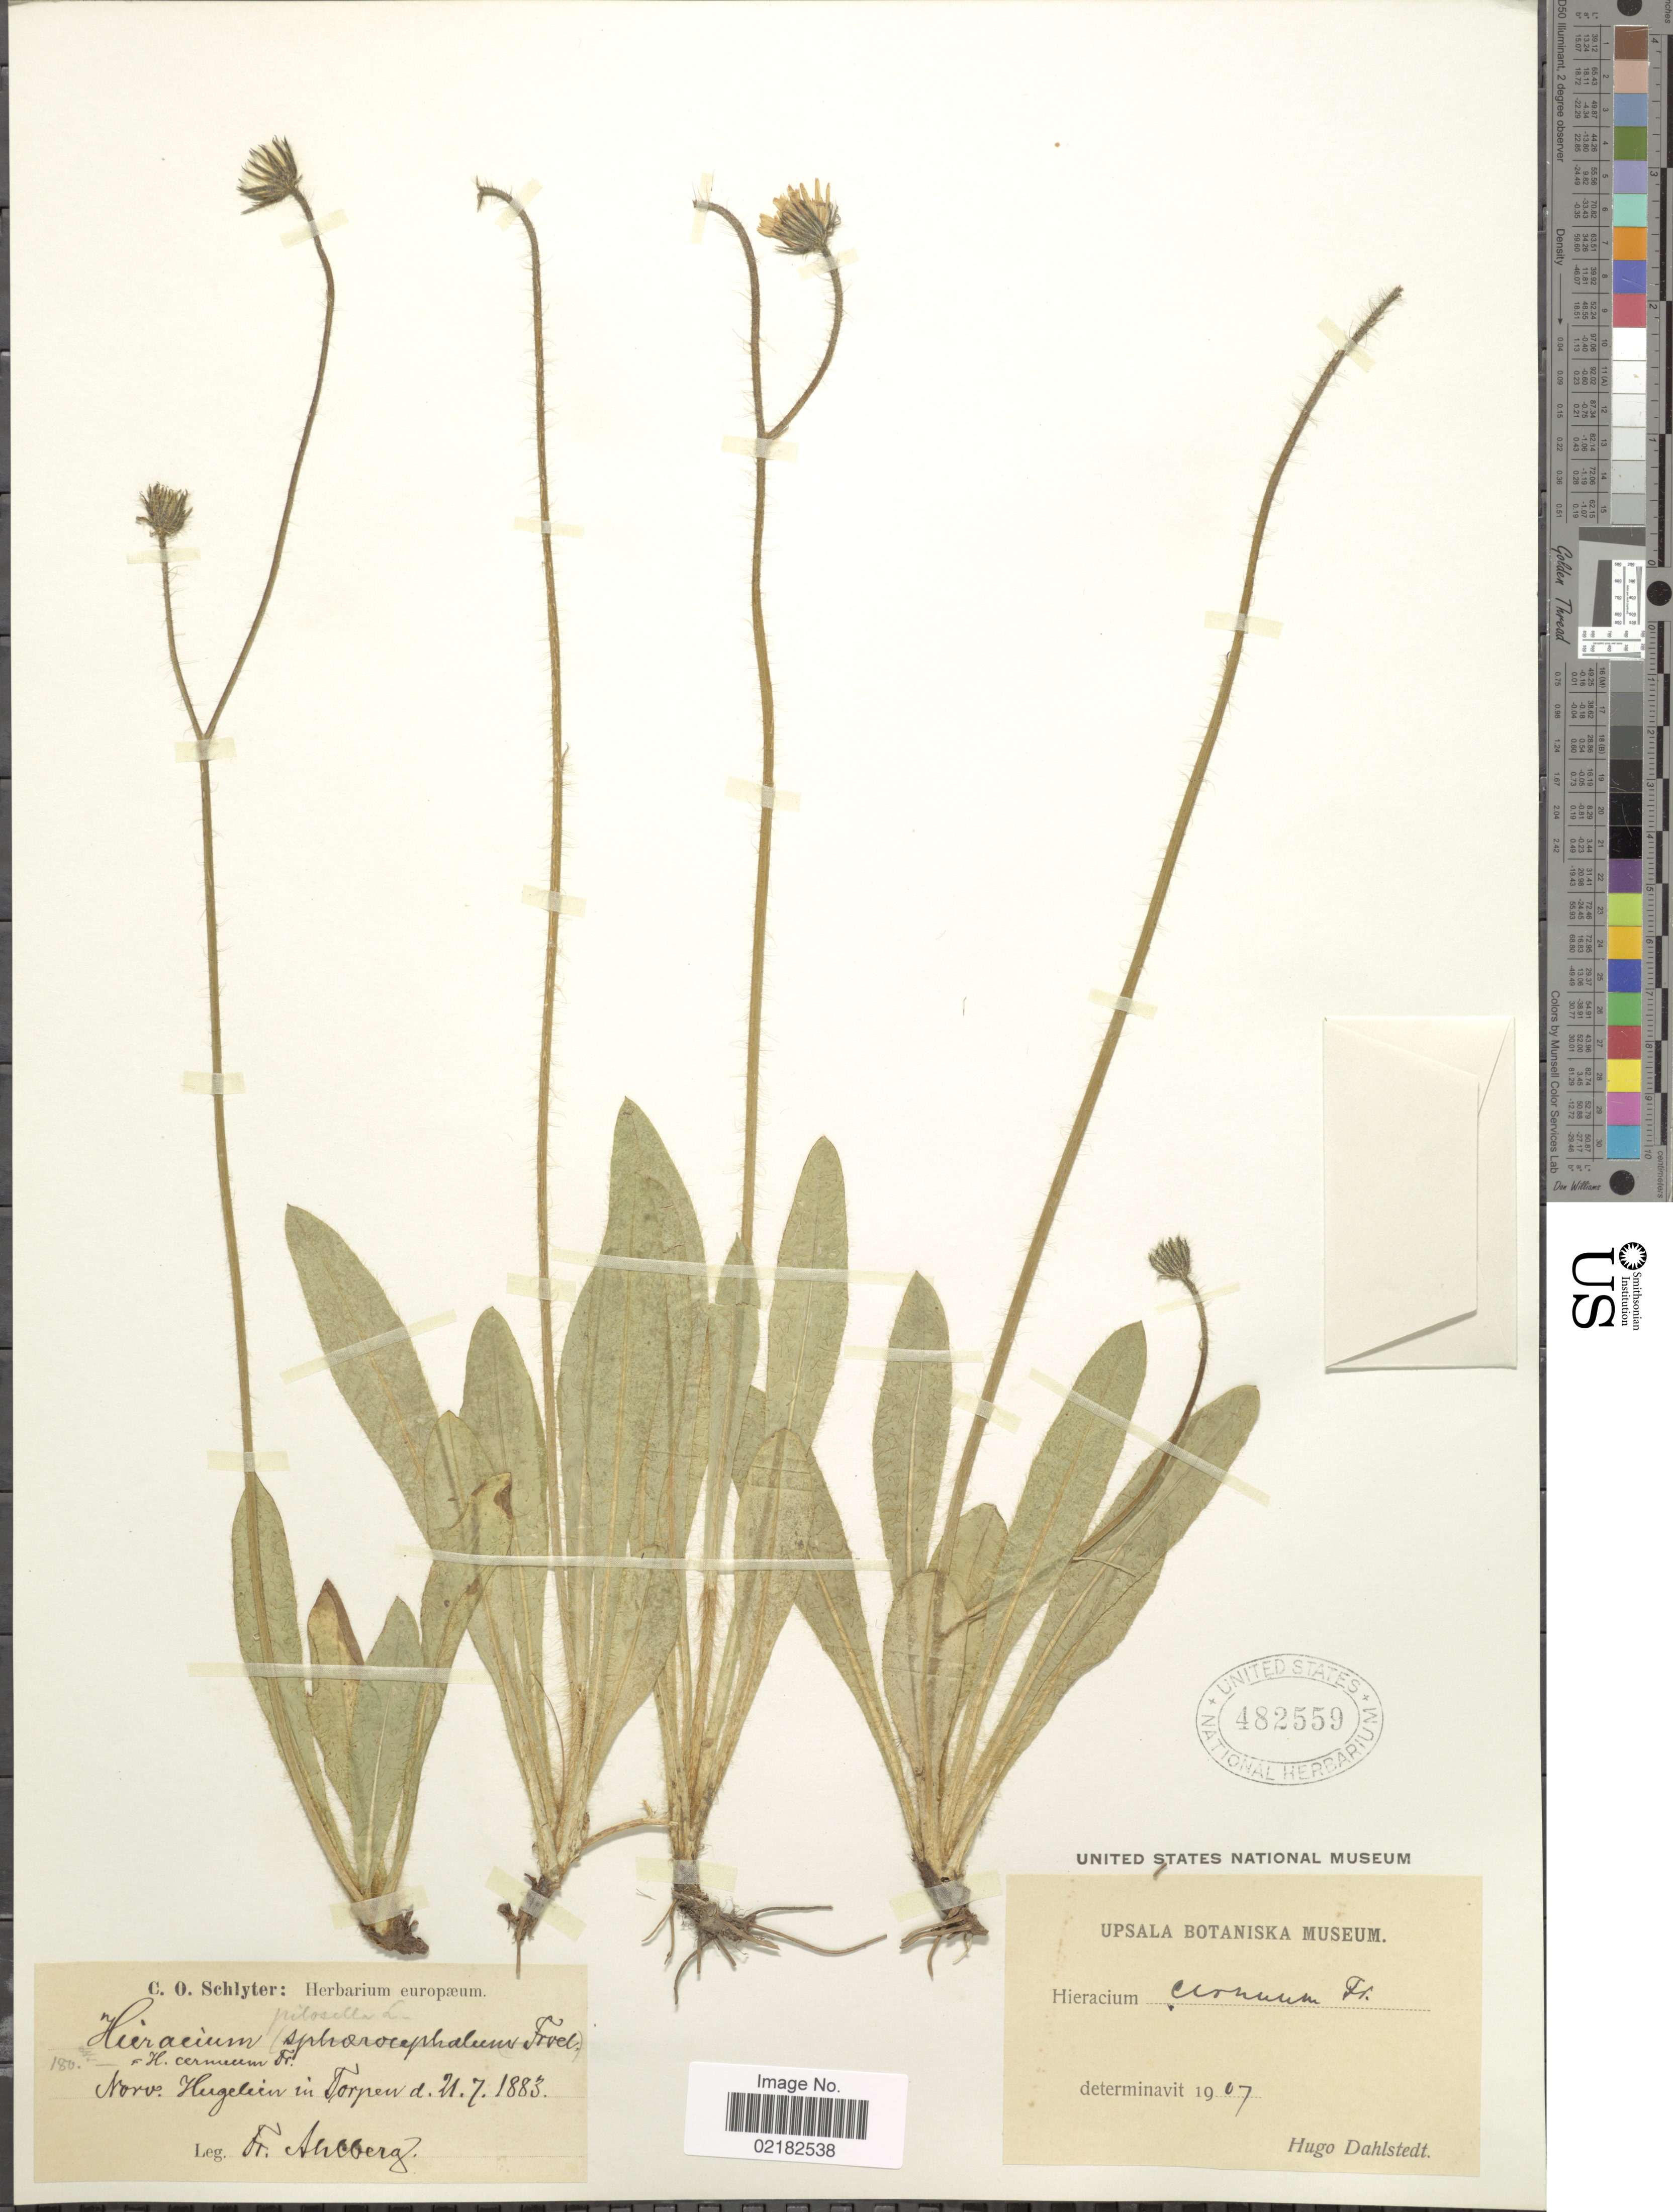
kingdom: Plantae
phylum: Tracheophyta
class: Magnoliopsida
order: Asterales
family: Asteraceae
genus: Pilosella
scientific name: Pilosella peteriana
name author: (Kaser) Holub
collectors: F. Ahlberg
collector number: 180?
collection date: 1883-07-21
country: Norway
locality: Norv. Hugelien in Torpen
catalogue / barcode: US 482559